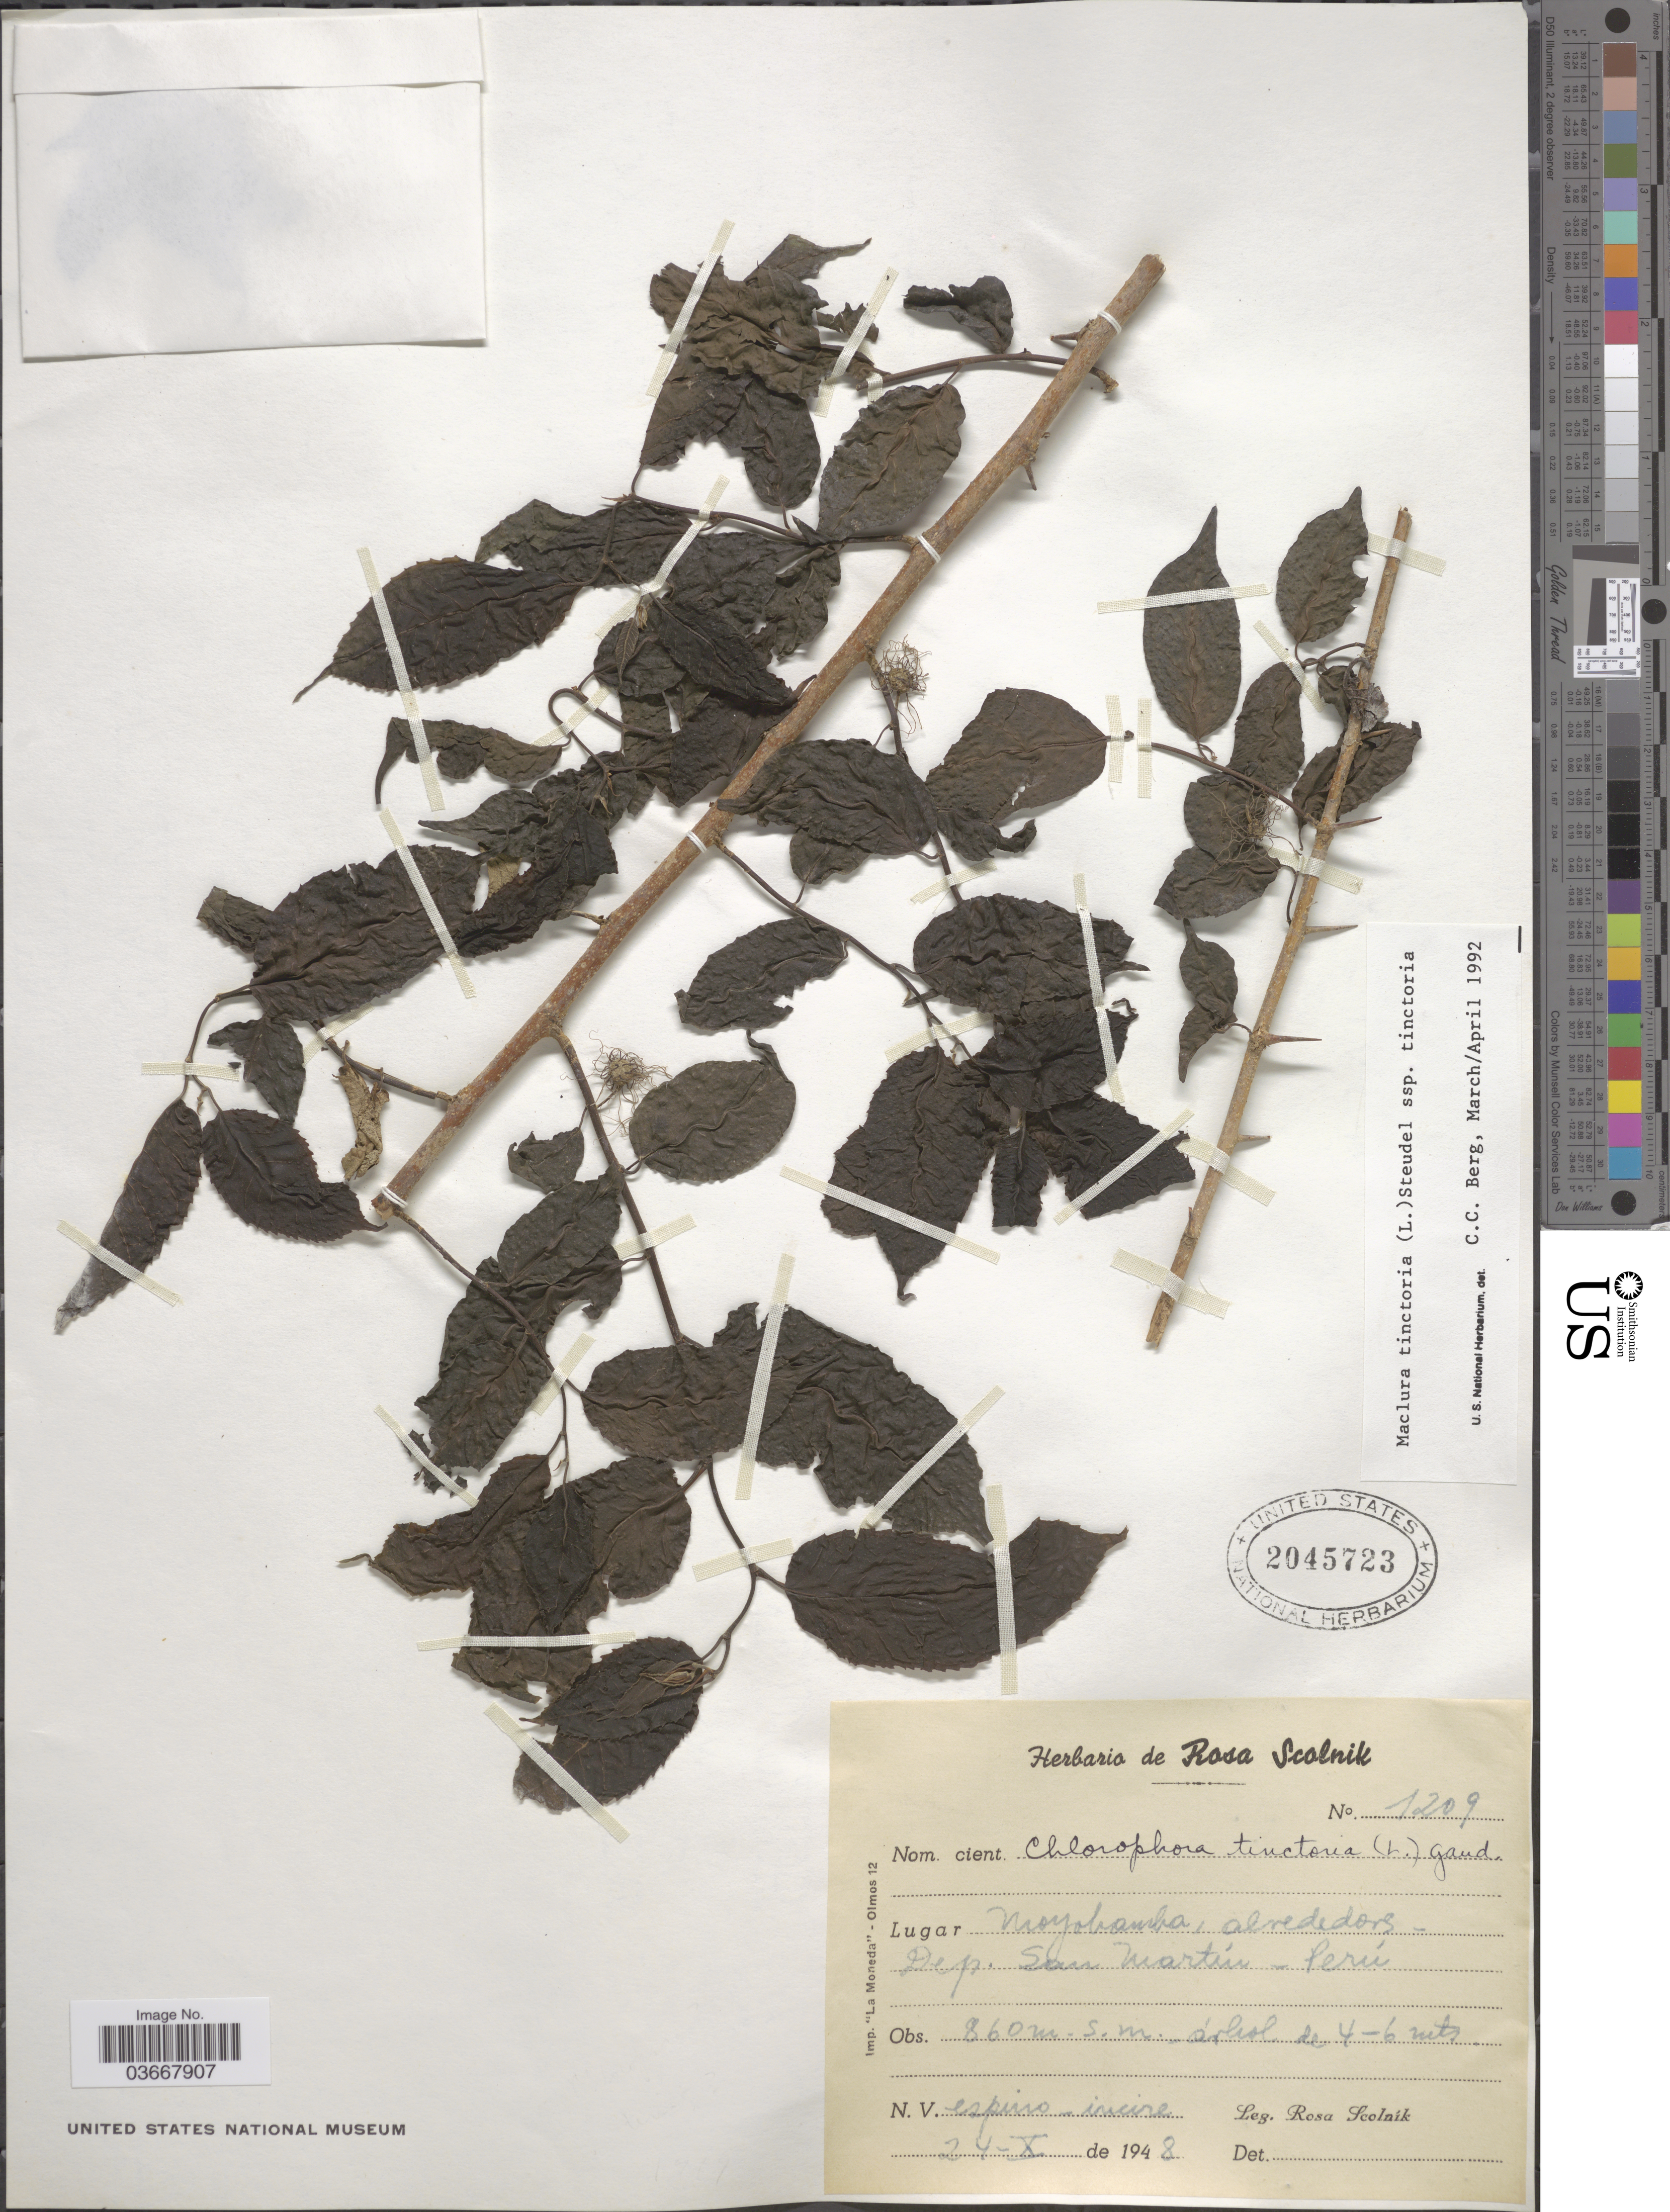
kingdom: Plantae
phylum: Tracheophyta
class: Magnoliopsida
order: Rosales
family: Moraceae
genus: Maclura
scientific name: Maclura tinctoria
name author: (L.) D. Don ex Steud.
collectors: R. Scolnik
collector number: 1209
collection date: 1948-10-24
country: Peru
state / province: San Martín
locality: Moyobamba, alrededors. Dep. San Martín.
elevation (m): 860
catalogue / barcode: US 2045723